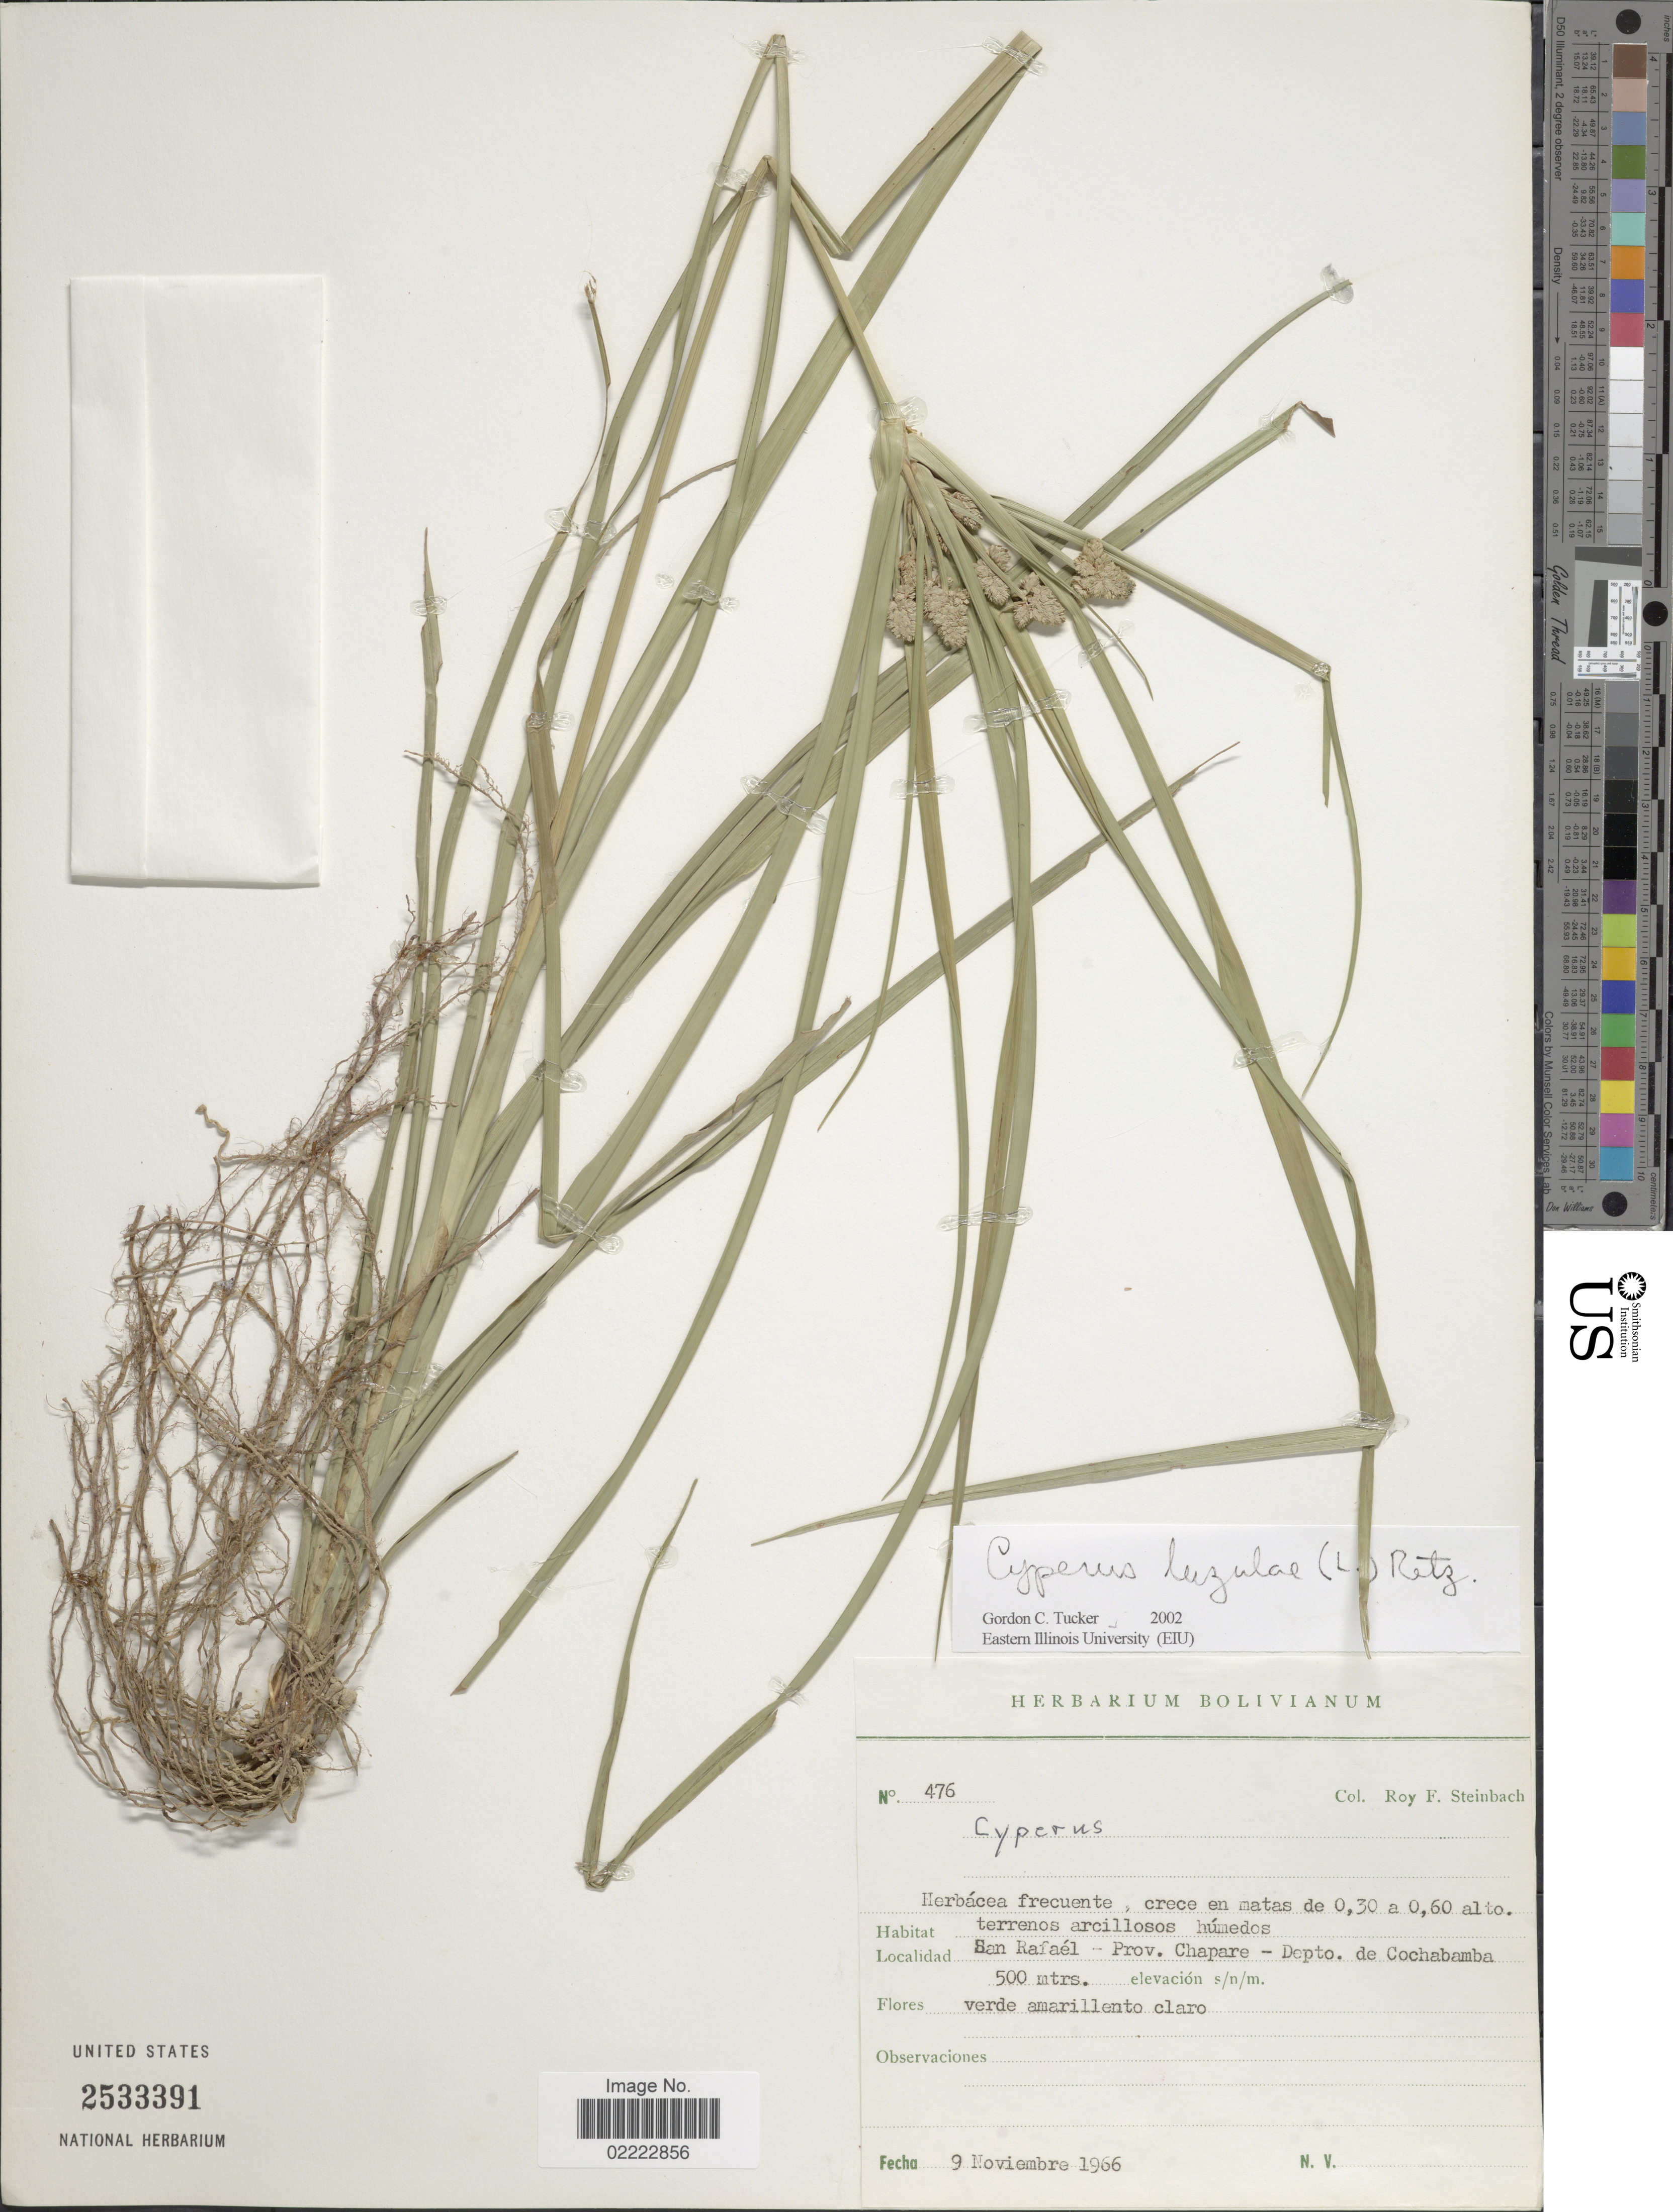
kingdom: Plantae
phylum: Tracheophyta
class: Liliopsida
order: Poales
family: Cyperaceae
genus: Cyperus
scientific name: Cyperus luzulae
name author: (L.) Rottb. ex Retz.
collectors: R. F. Steinbach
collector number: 476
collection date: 1966-11-09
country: Bolivia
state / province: Cochabamba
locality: San Rafael - Prov. Chapare - Depto. de Cochabamba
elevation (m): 500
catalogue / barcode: US 2533391